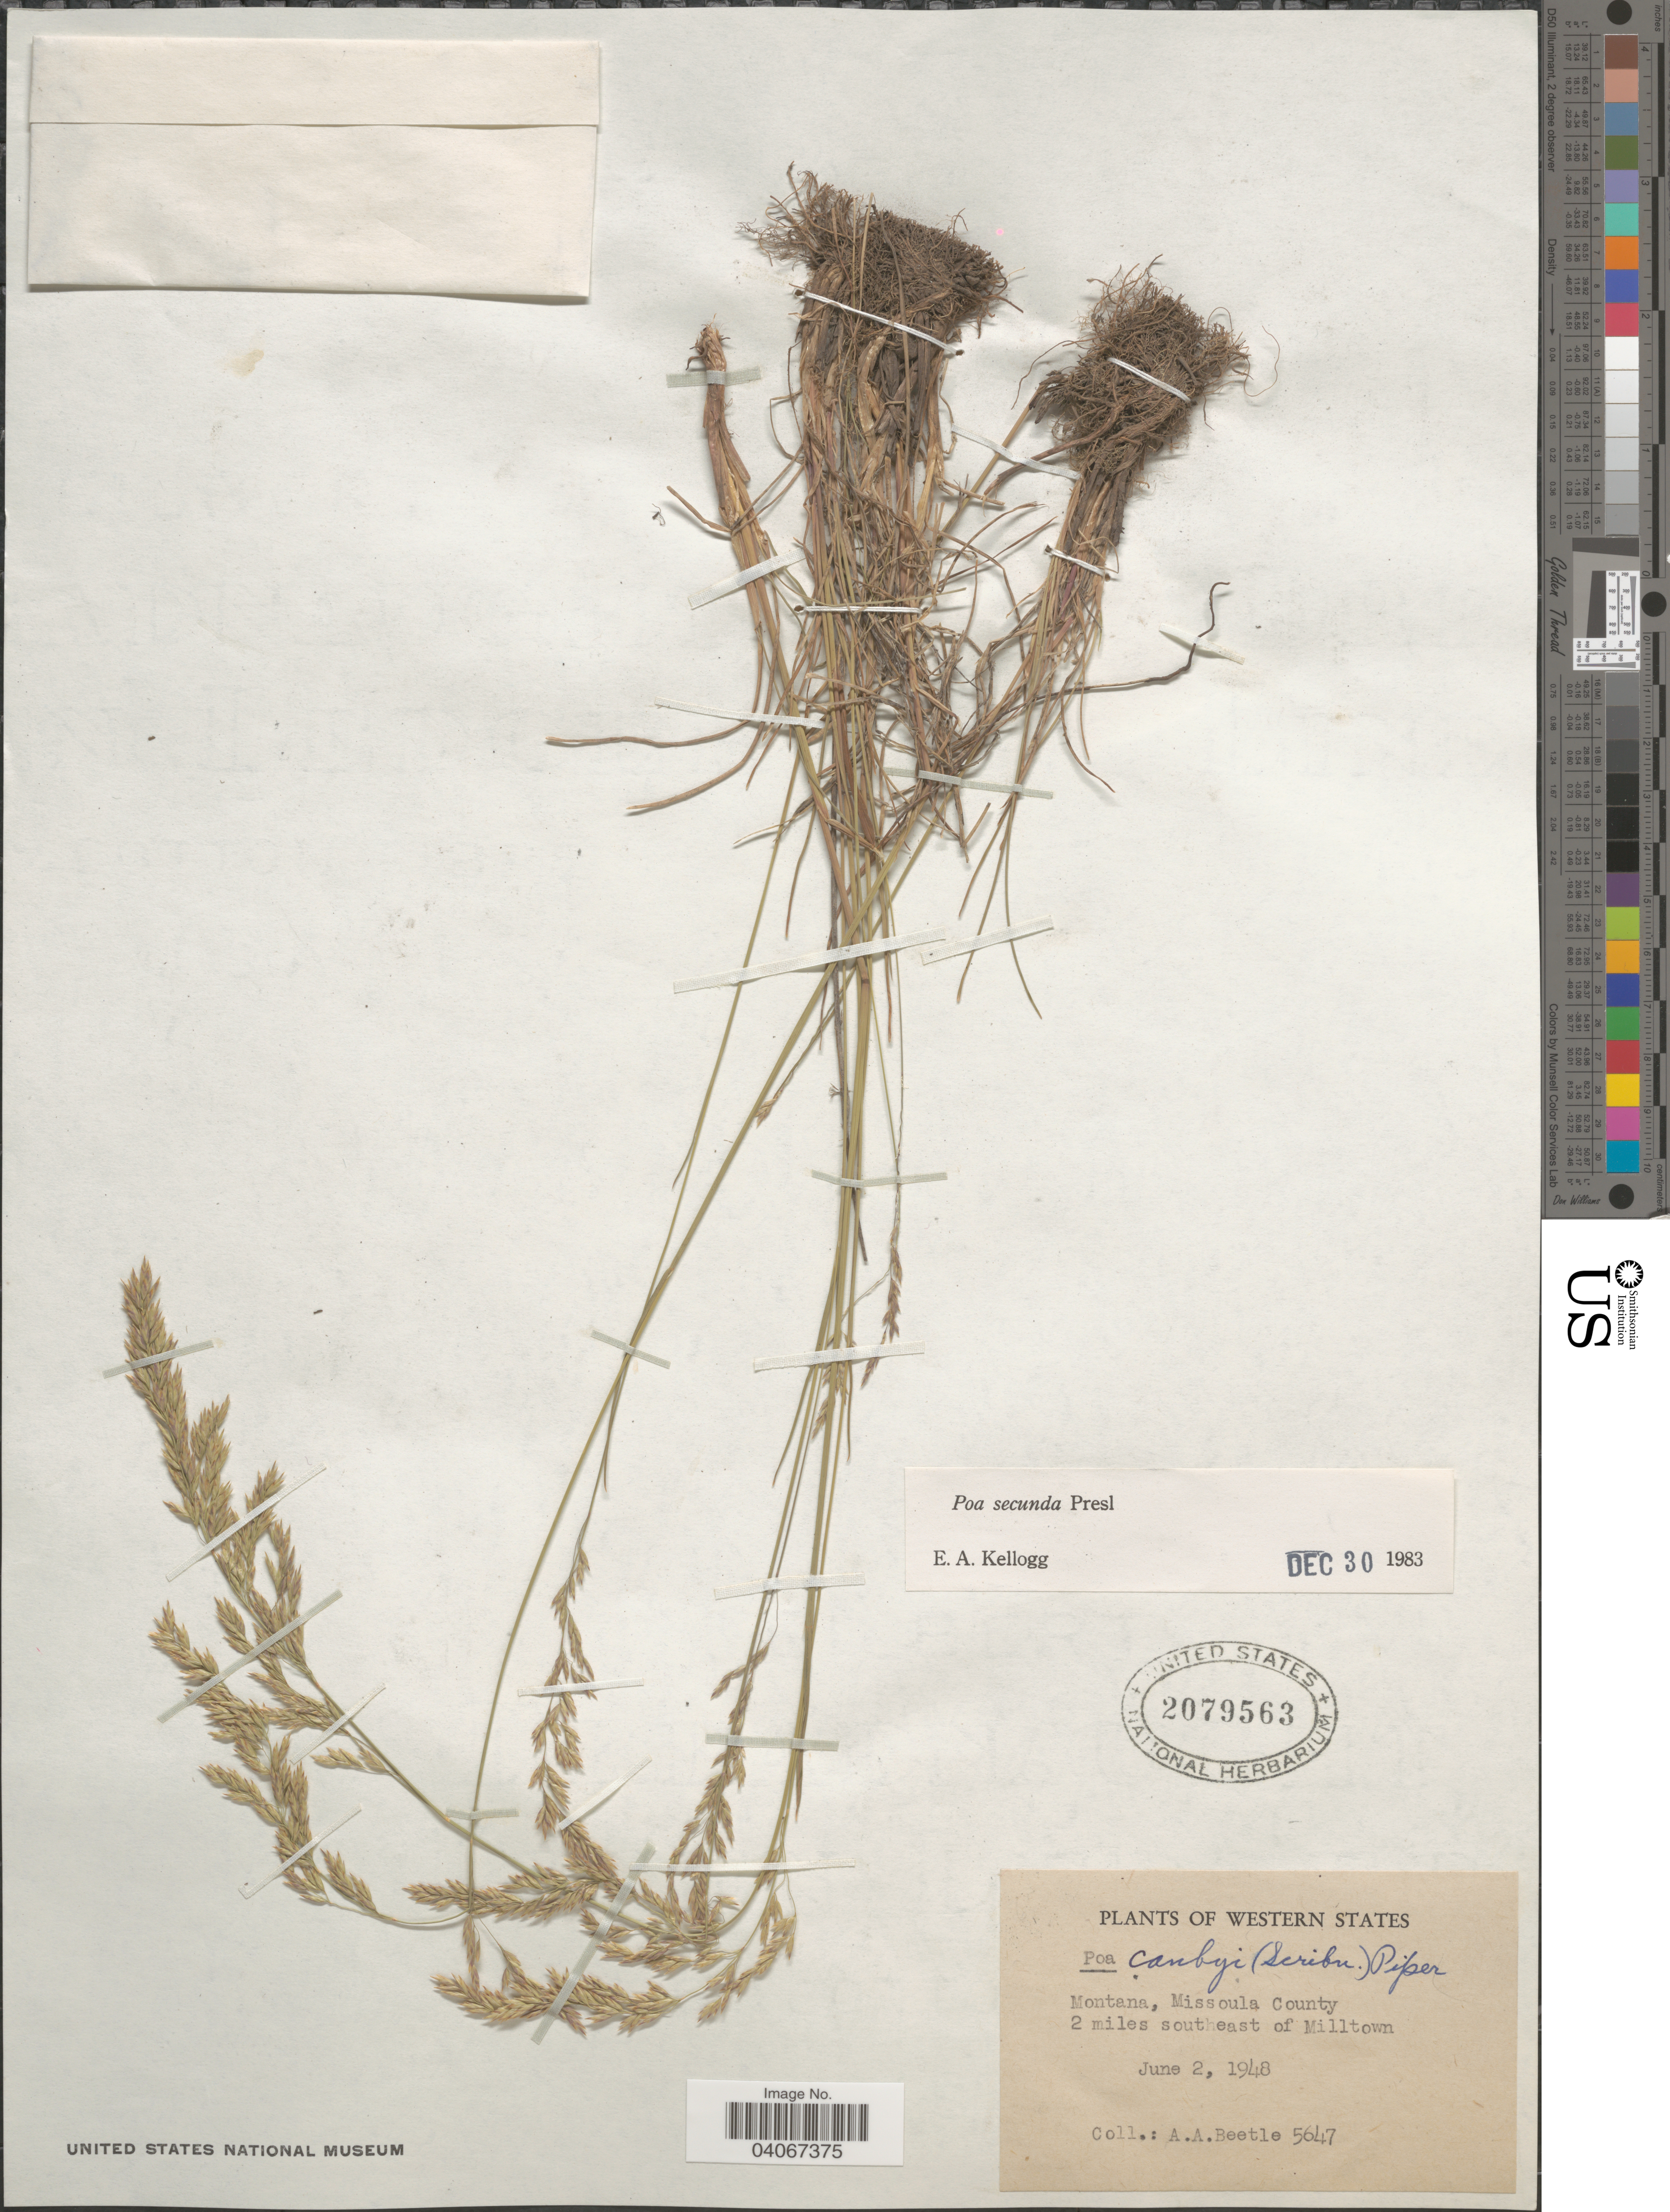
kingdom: Plantae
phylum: Tracheophyta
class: Liliopsida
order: Poales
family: Poaceae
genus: Poa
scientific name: Poa secunda subsp. secunda var. secunda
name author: J. Presl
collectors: A. A. Beetle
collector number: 5647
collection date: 1948-06-02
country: United States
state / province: Montana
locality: Western States. Missoula County 2 miles south east of Milltown.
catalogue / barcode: US 2079563